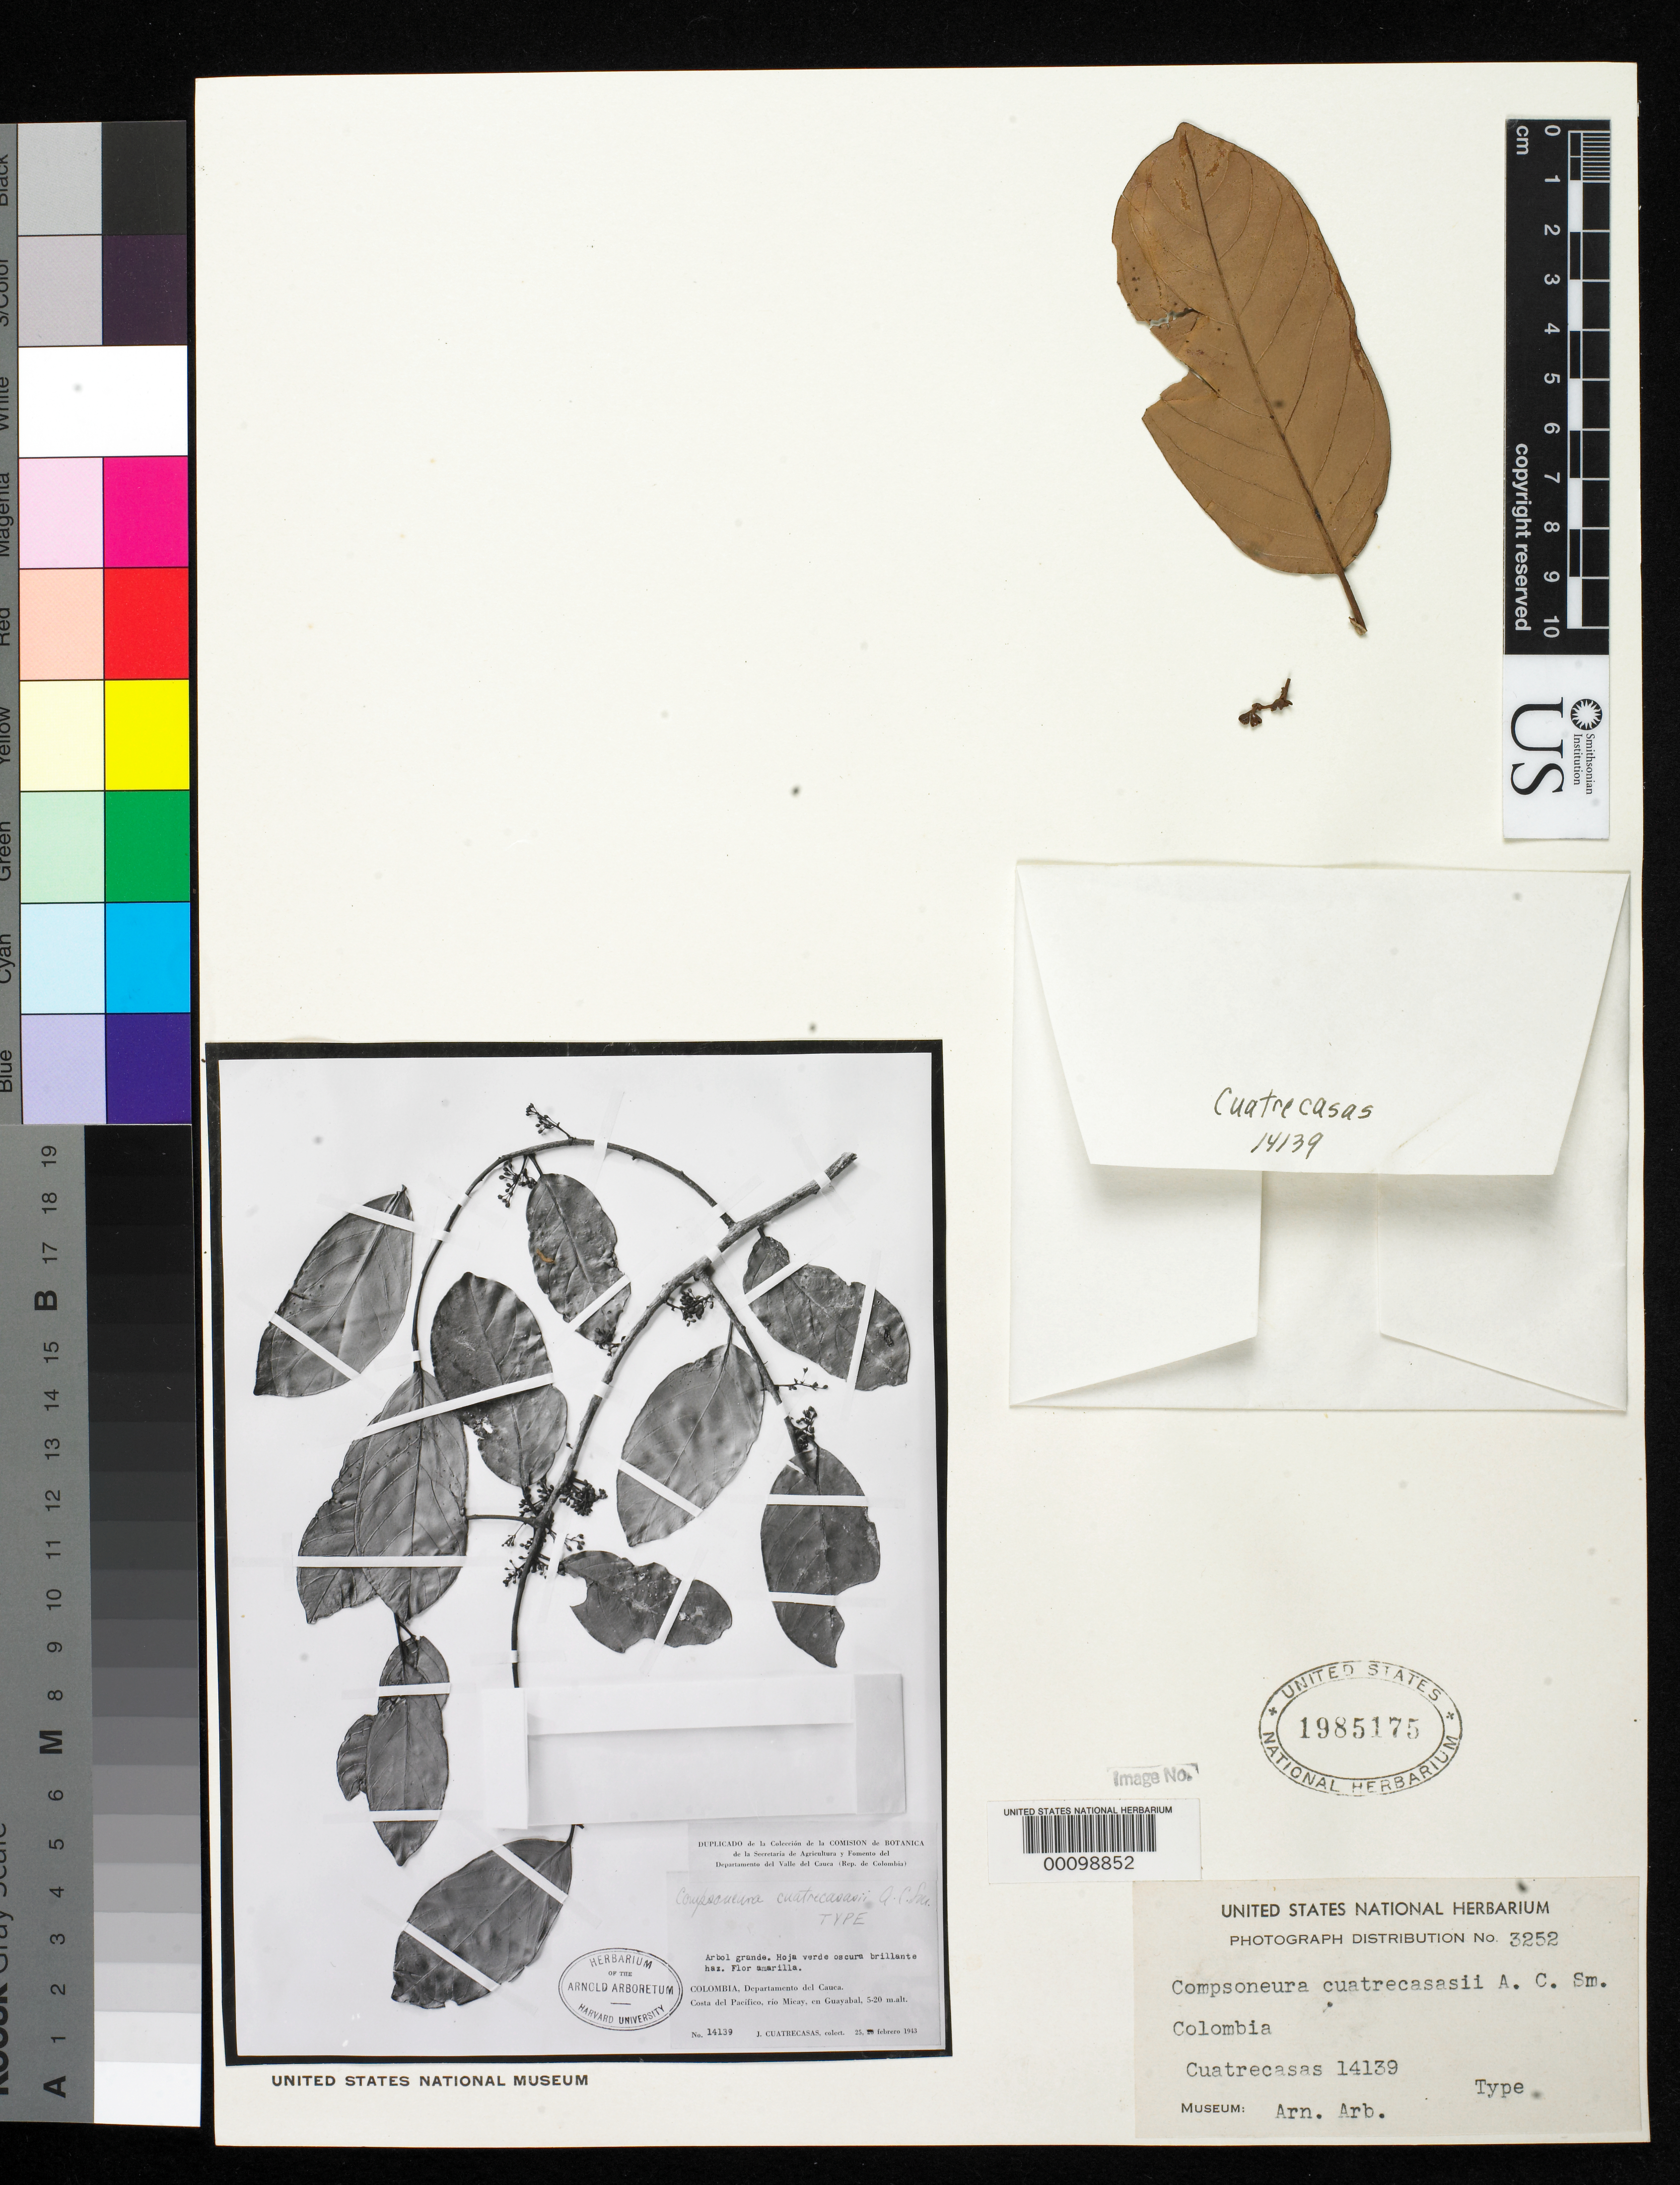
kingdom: Plantae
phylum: Tracheophyta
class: Magnoliopsida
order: Magnoliales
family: Myristicaceae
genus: Compsoneura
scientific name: Compsoneura cuatrecasasii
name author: A.C. Sm.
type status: Isotype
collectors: J. Cuatrecasas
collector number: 14139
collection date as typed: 25 Feb 1943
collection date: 1943-02-25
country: Colombia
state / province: Cauca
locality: Costa del Pacifico, Rio Micay, en Guayabal.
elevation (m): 5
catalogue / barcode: US 1985175